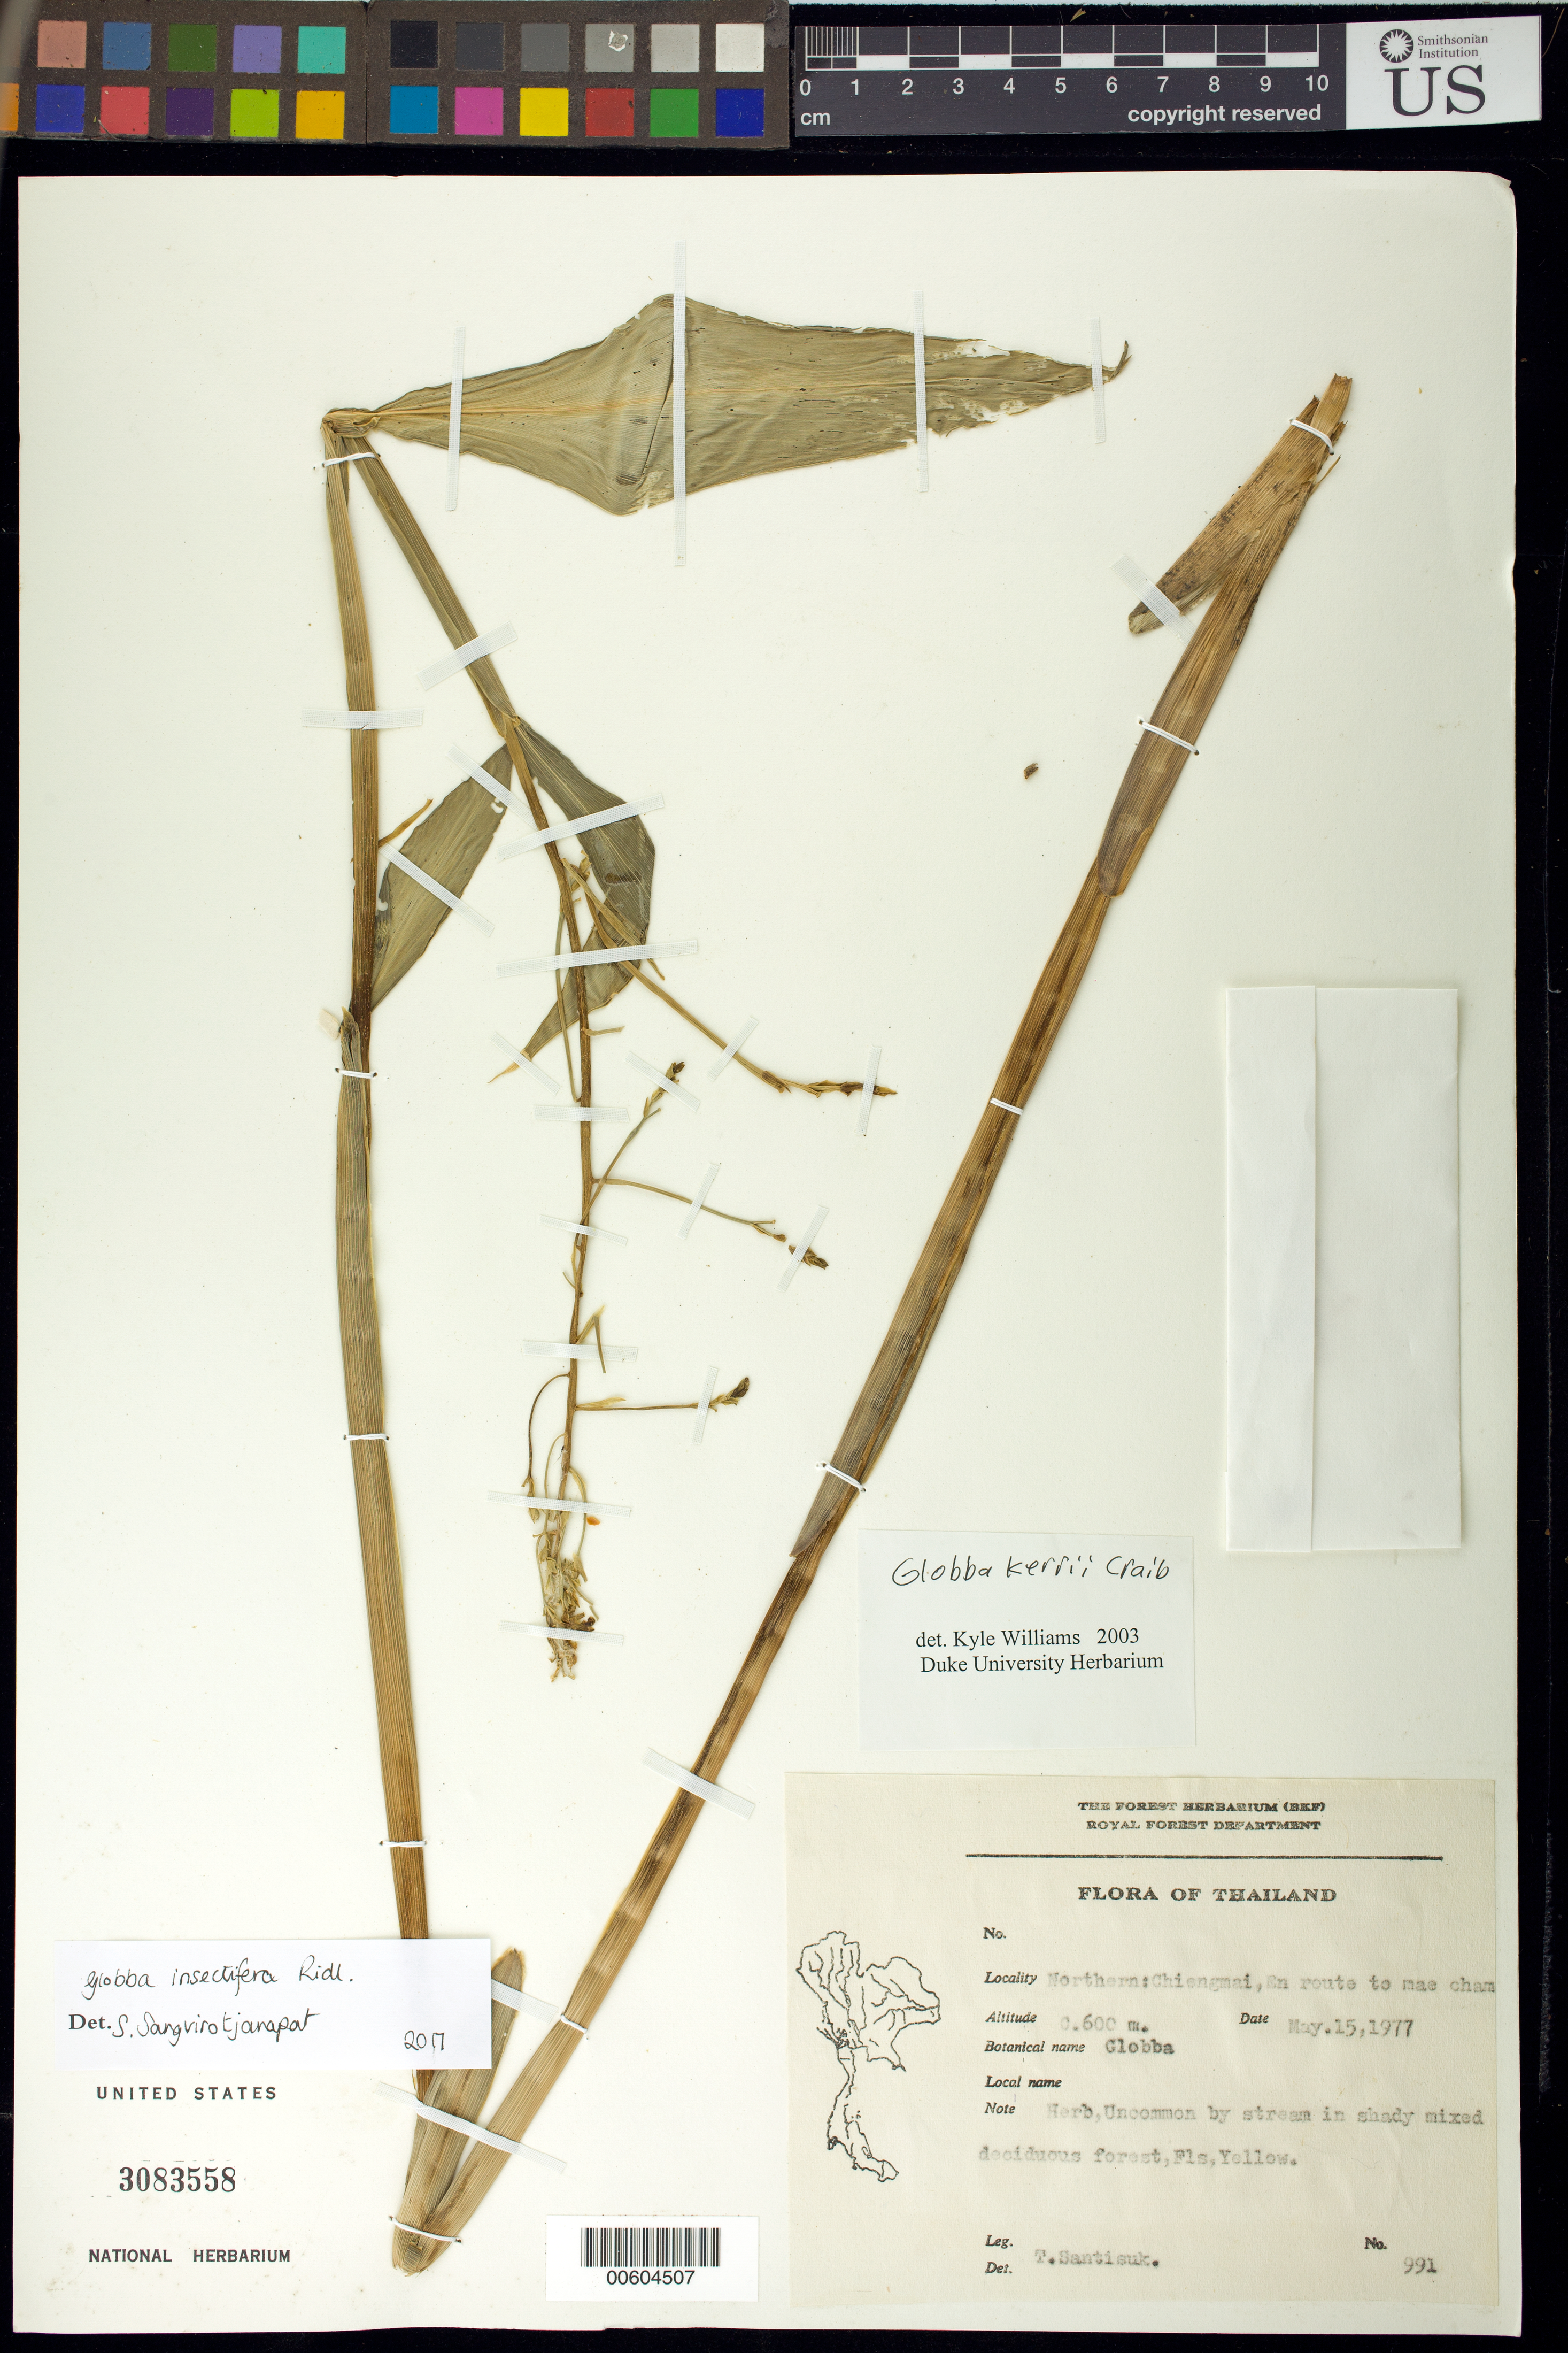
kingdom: Plantae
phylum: Tracheophyta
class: Liliopsida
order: Zingiberales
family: Zingiberaceae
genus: Globba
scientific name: Globba insectifera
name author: Ridl.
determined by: Sangvirotjanapat, Sunisa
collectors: T. Santisuk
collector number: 991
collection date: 1977-05-15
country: Thailand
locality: Northern Chiengmai, en route to Mae Cham.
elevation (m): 600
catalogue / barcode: US 3083558